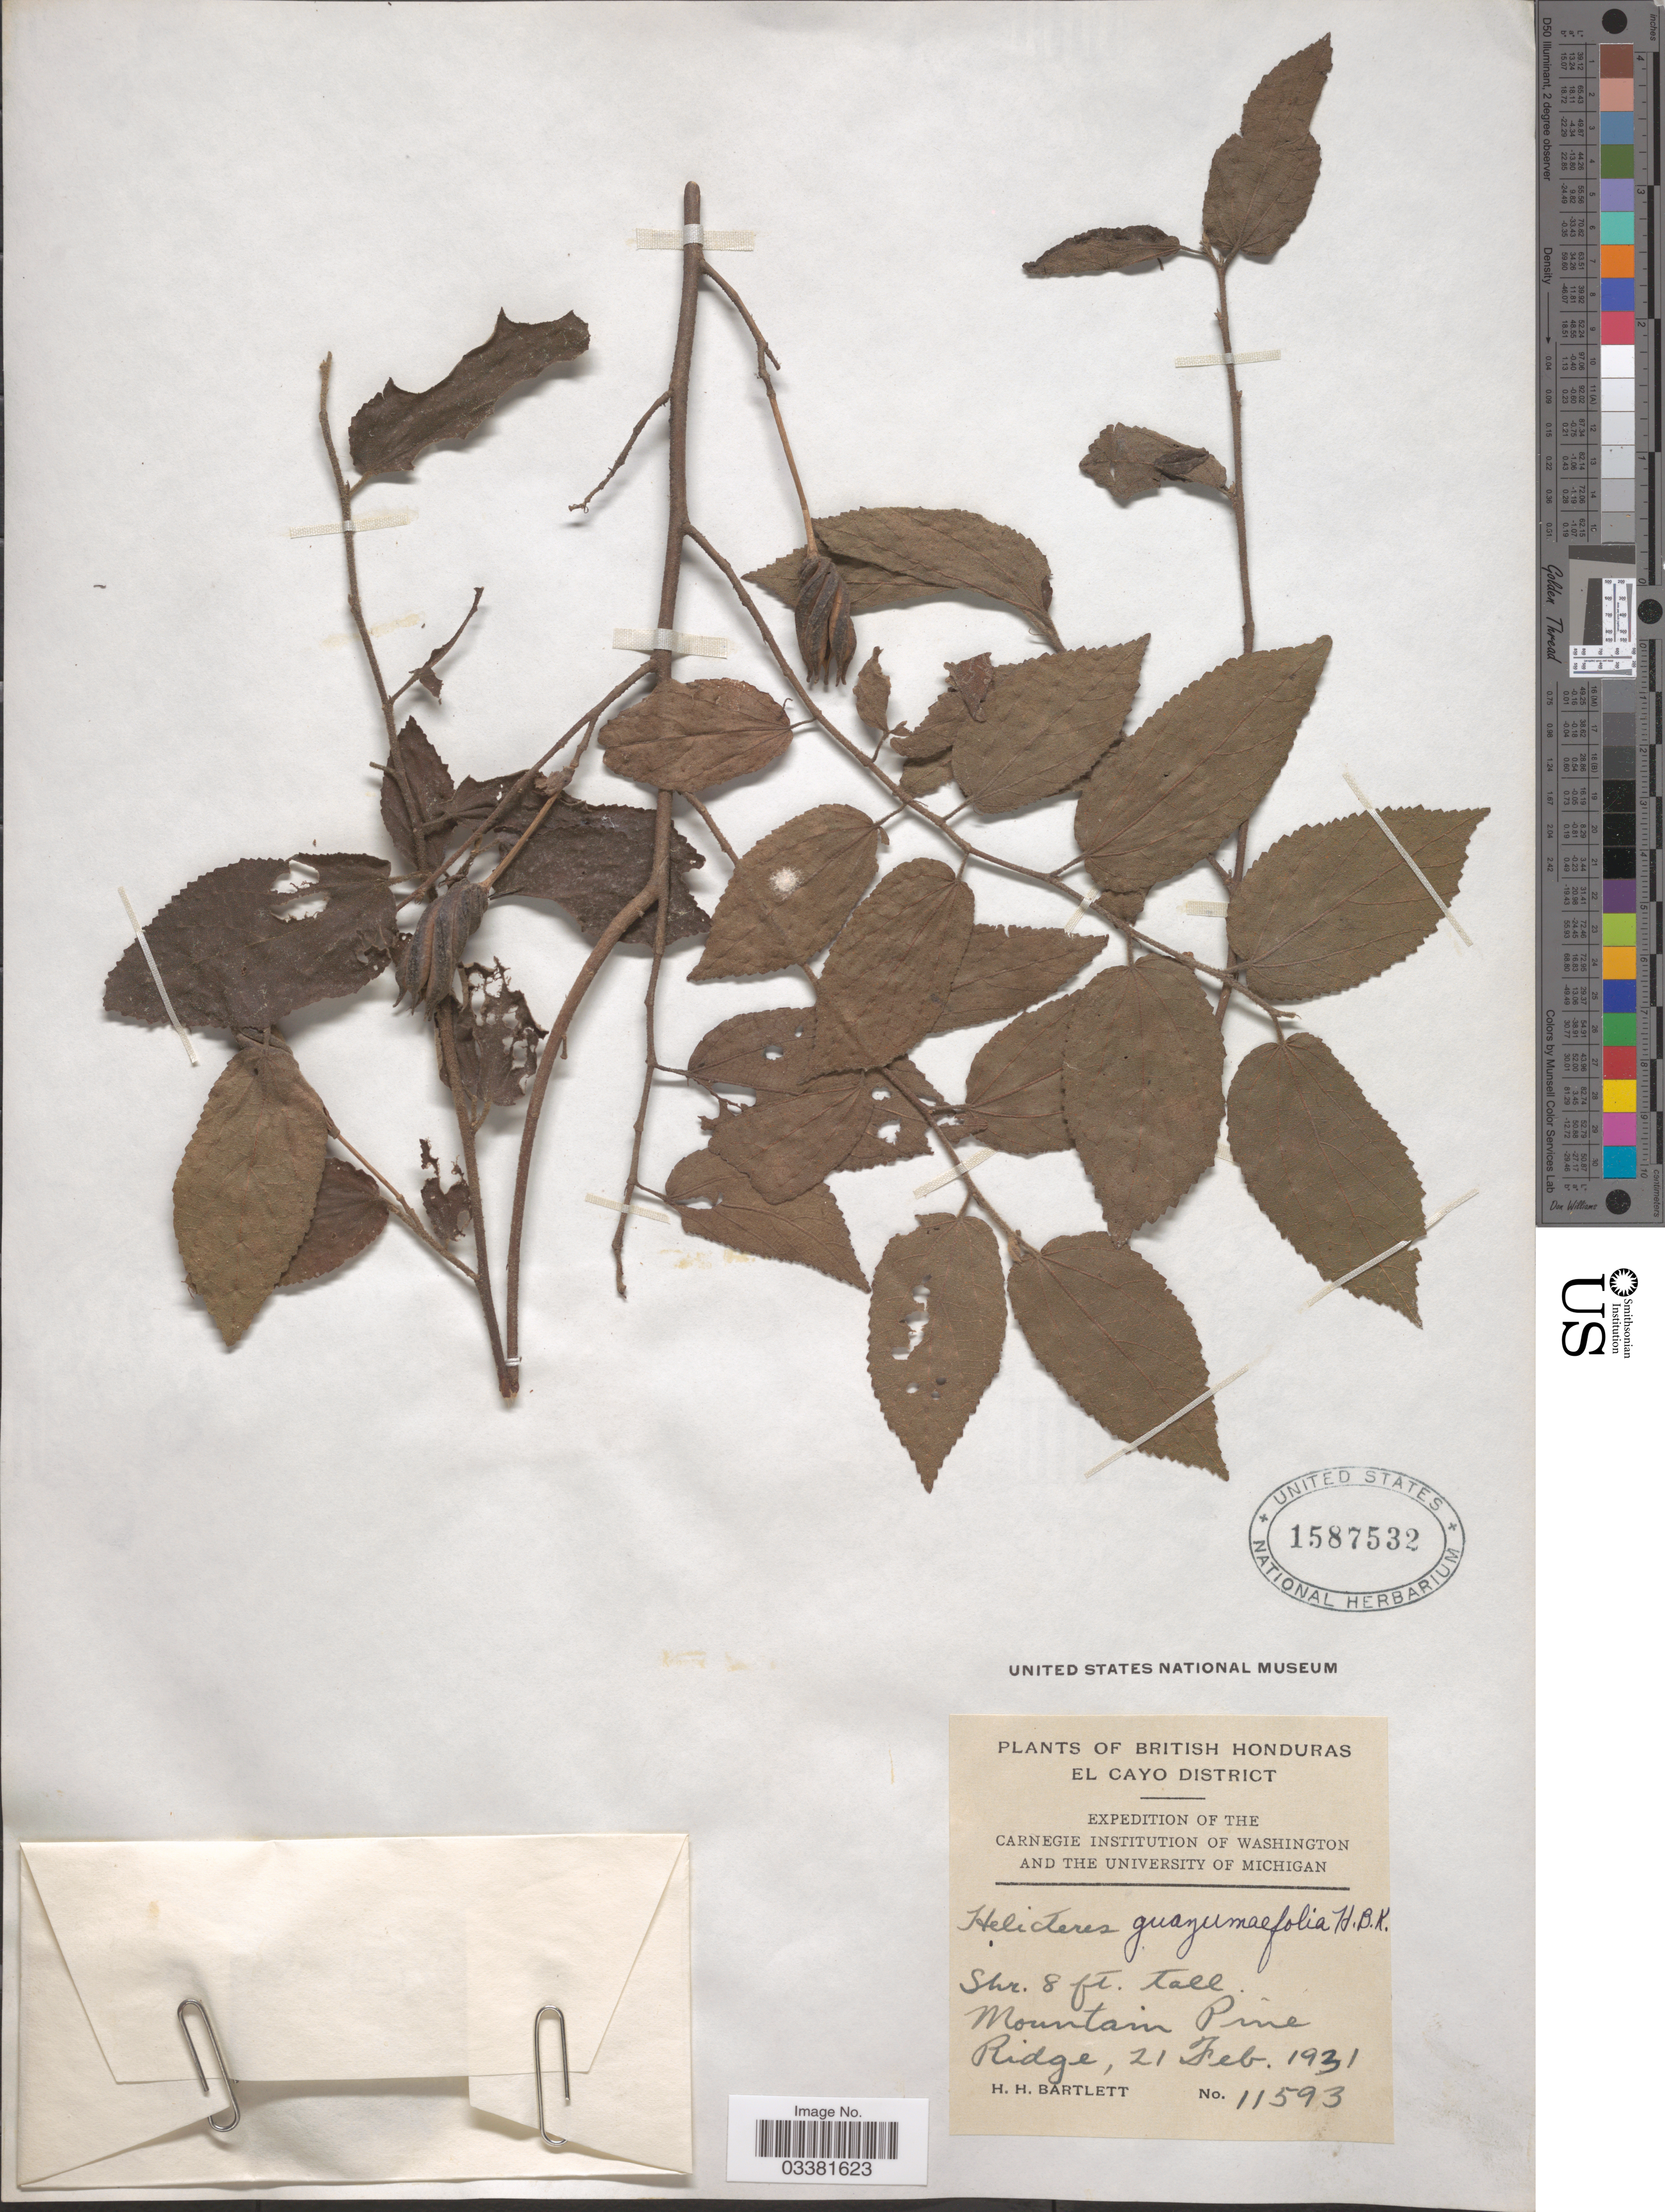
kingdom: Plantae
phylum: Tracheophyta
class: Magnoliopsida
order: Malvales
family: Malvaceae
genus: Helicteres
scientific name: Helicteres guazumifolia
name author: Kunth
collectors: H. H. Bartlett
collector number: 11593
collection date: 1931-02-21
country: Belize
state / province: Cayo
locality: British Honduras. El Cayo District. Mountain Pine Ridge.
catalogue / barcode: US 1587532